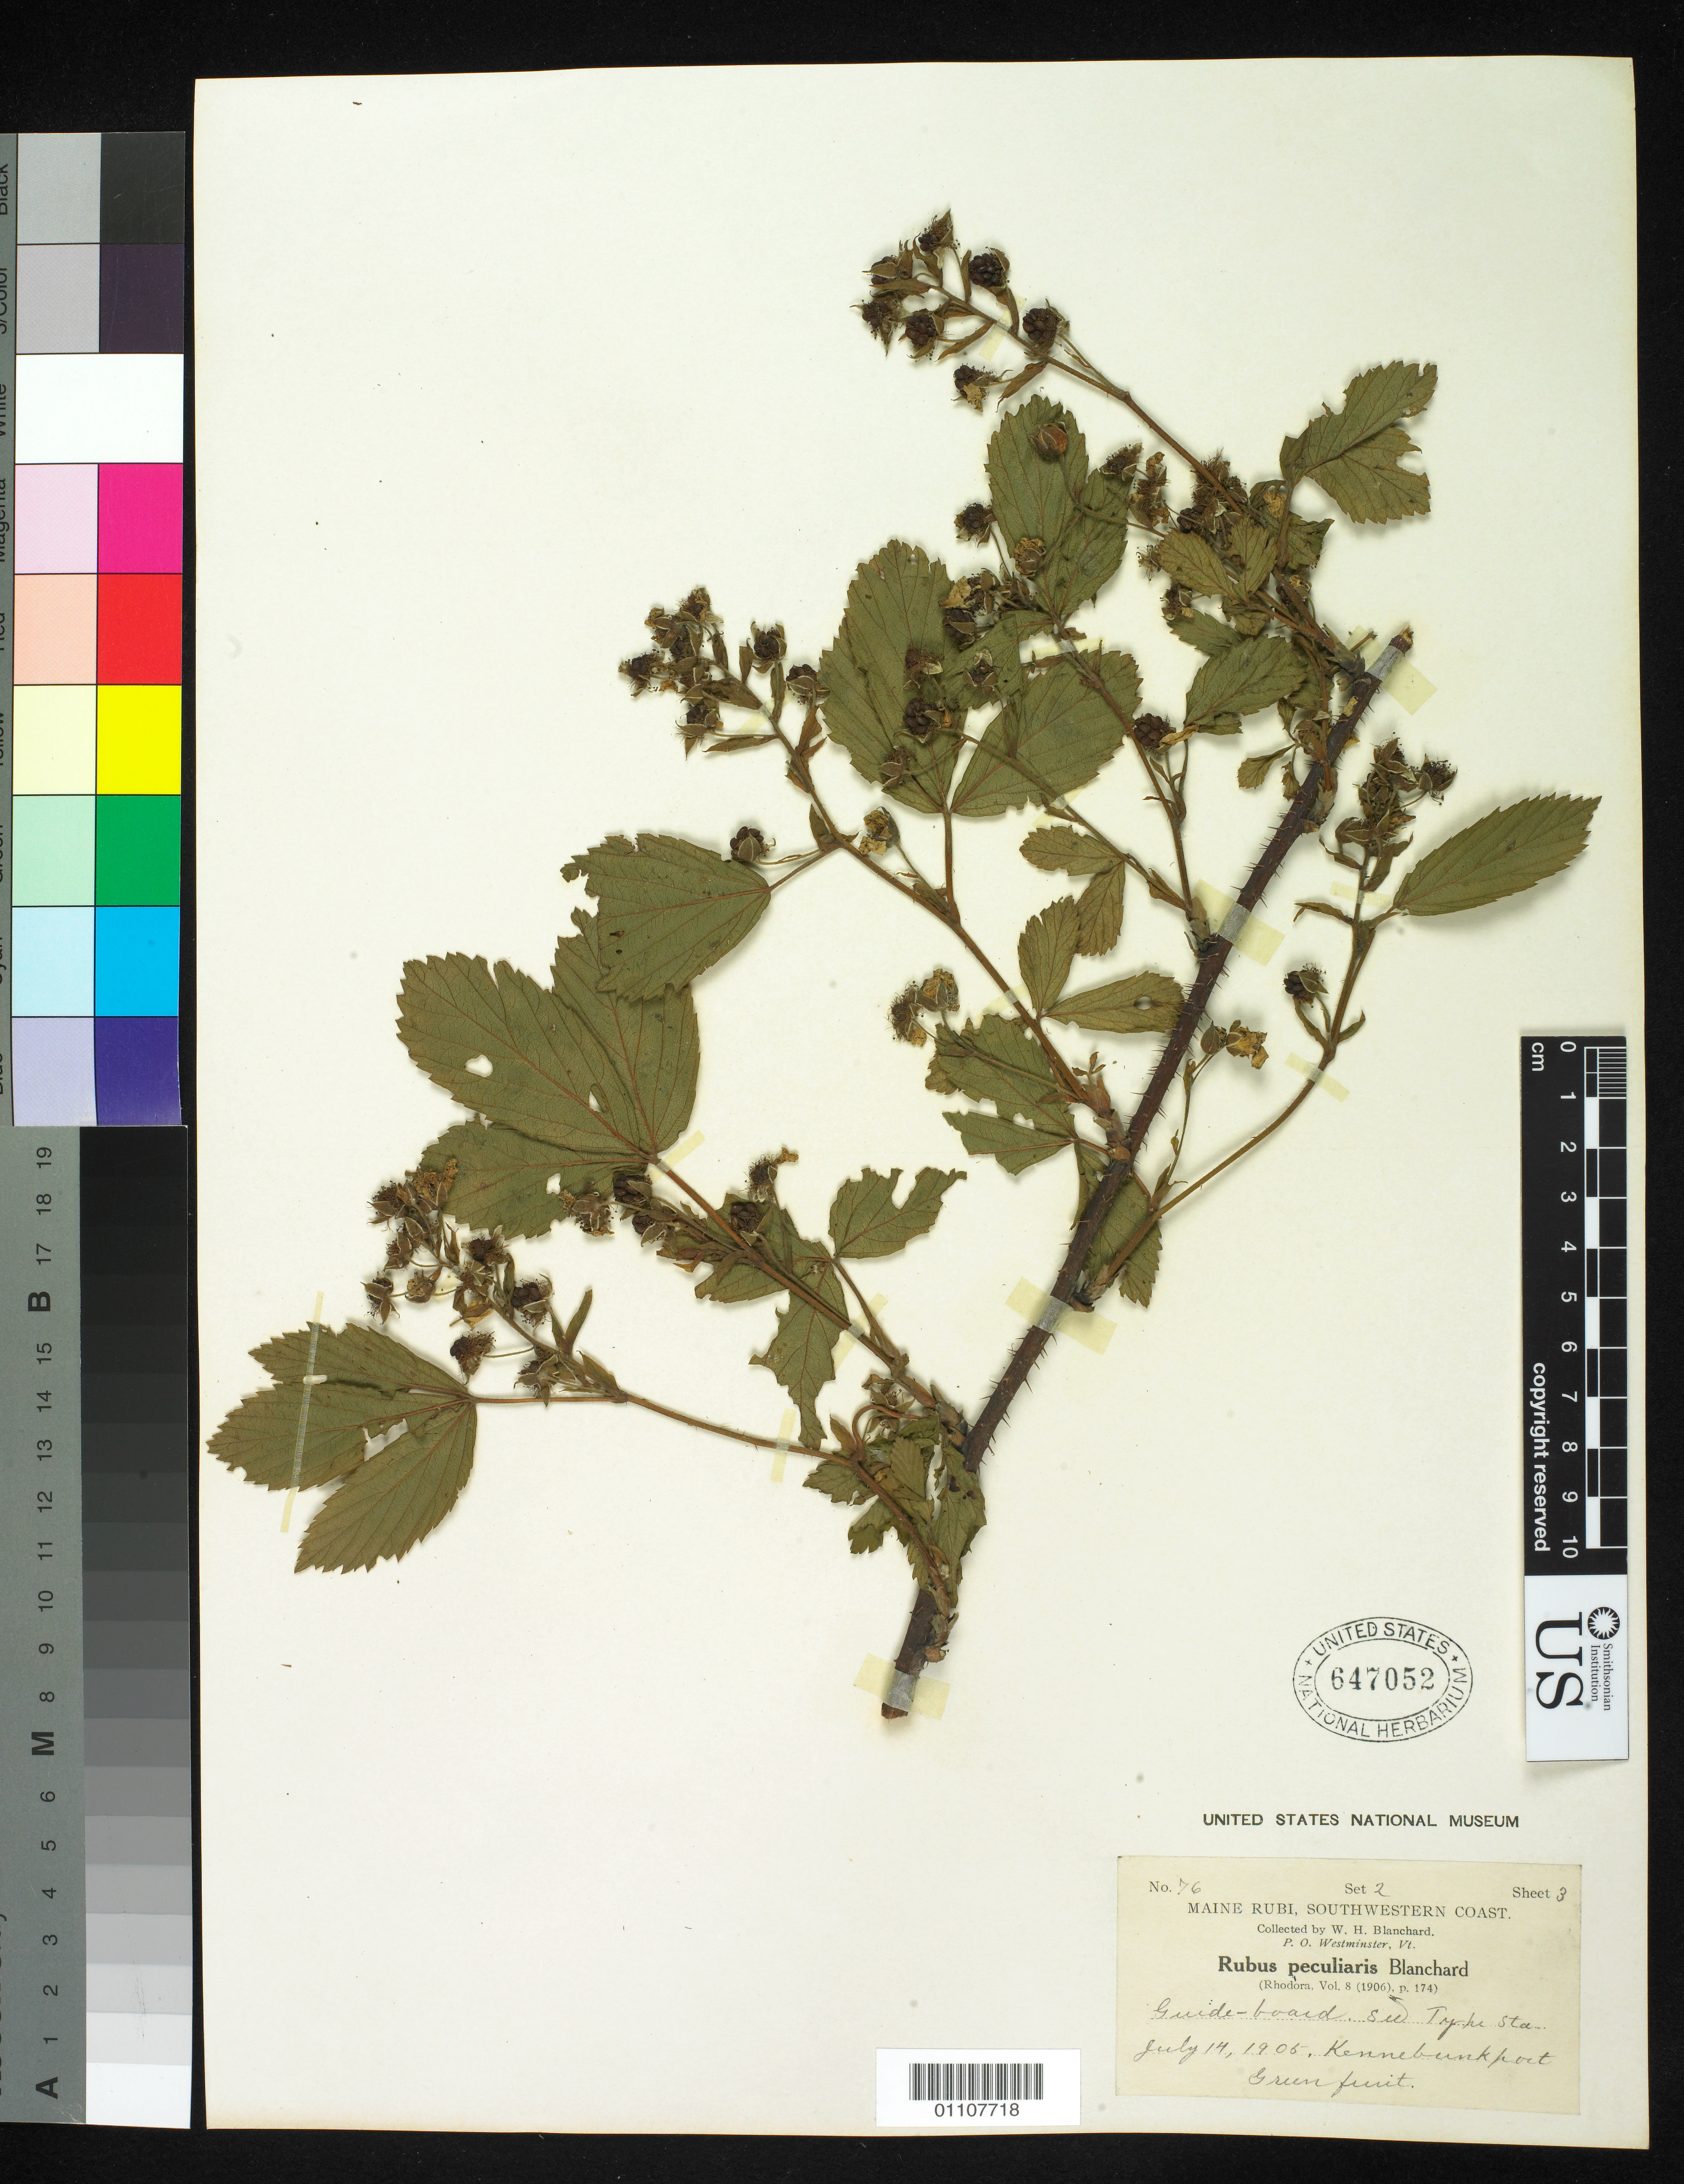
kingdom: Plantae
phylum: Tracheophyta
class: Magnoliopsida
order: Rosales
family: Rosaceae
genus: Rubus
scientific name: Rubus peculiaris Blanch., nom. illeg.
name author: Blanch.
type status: Syntype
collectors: W. H. Blanchard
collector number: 76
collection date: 1905-07-14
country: United States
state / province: Maine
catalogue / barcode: US 647052